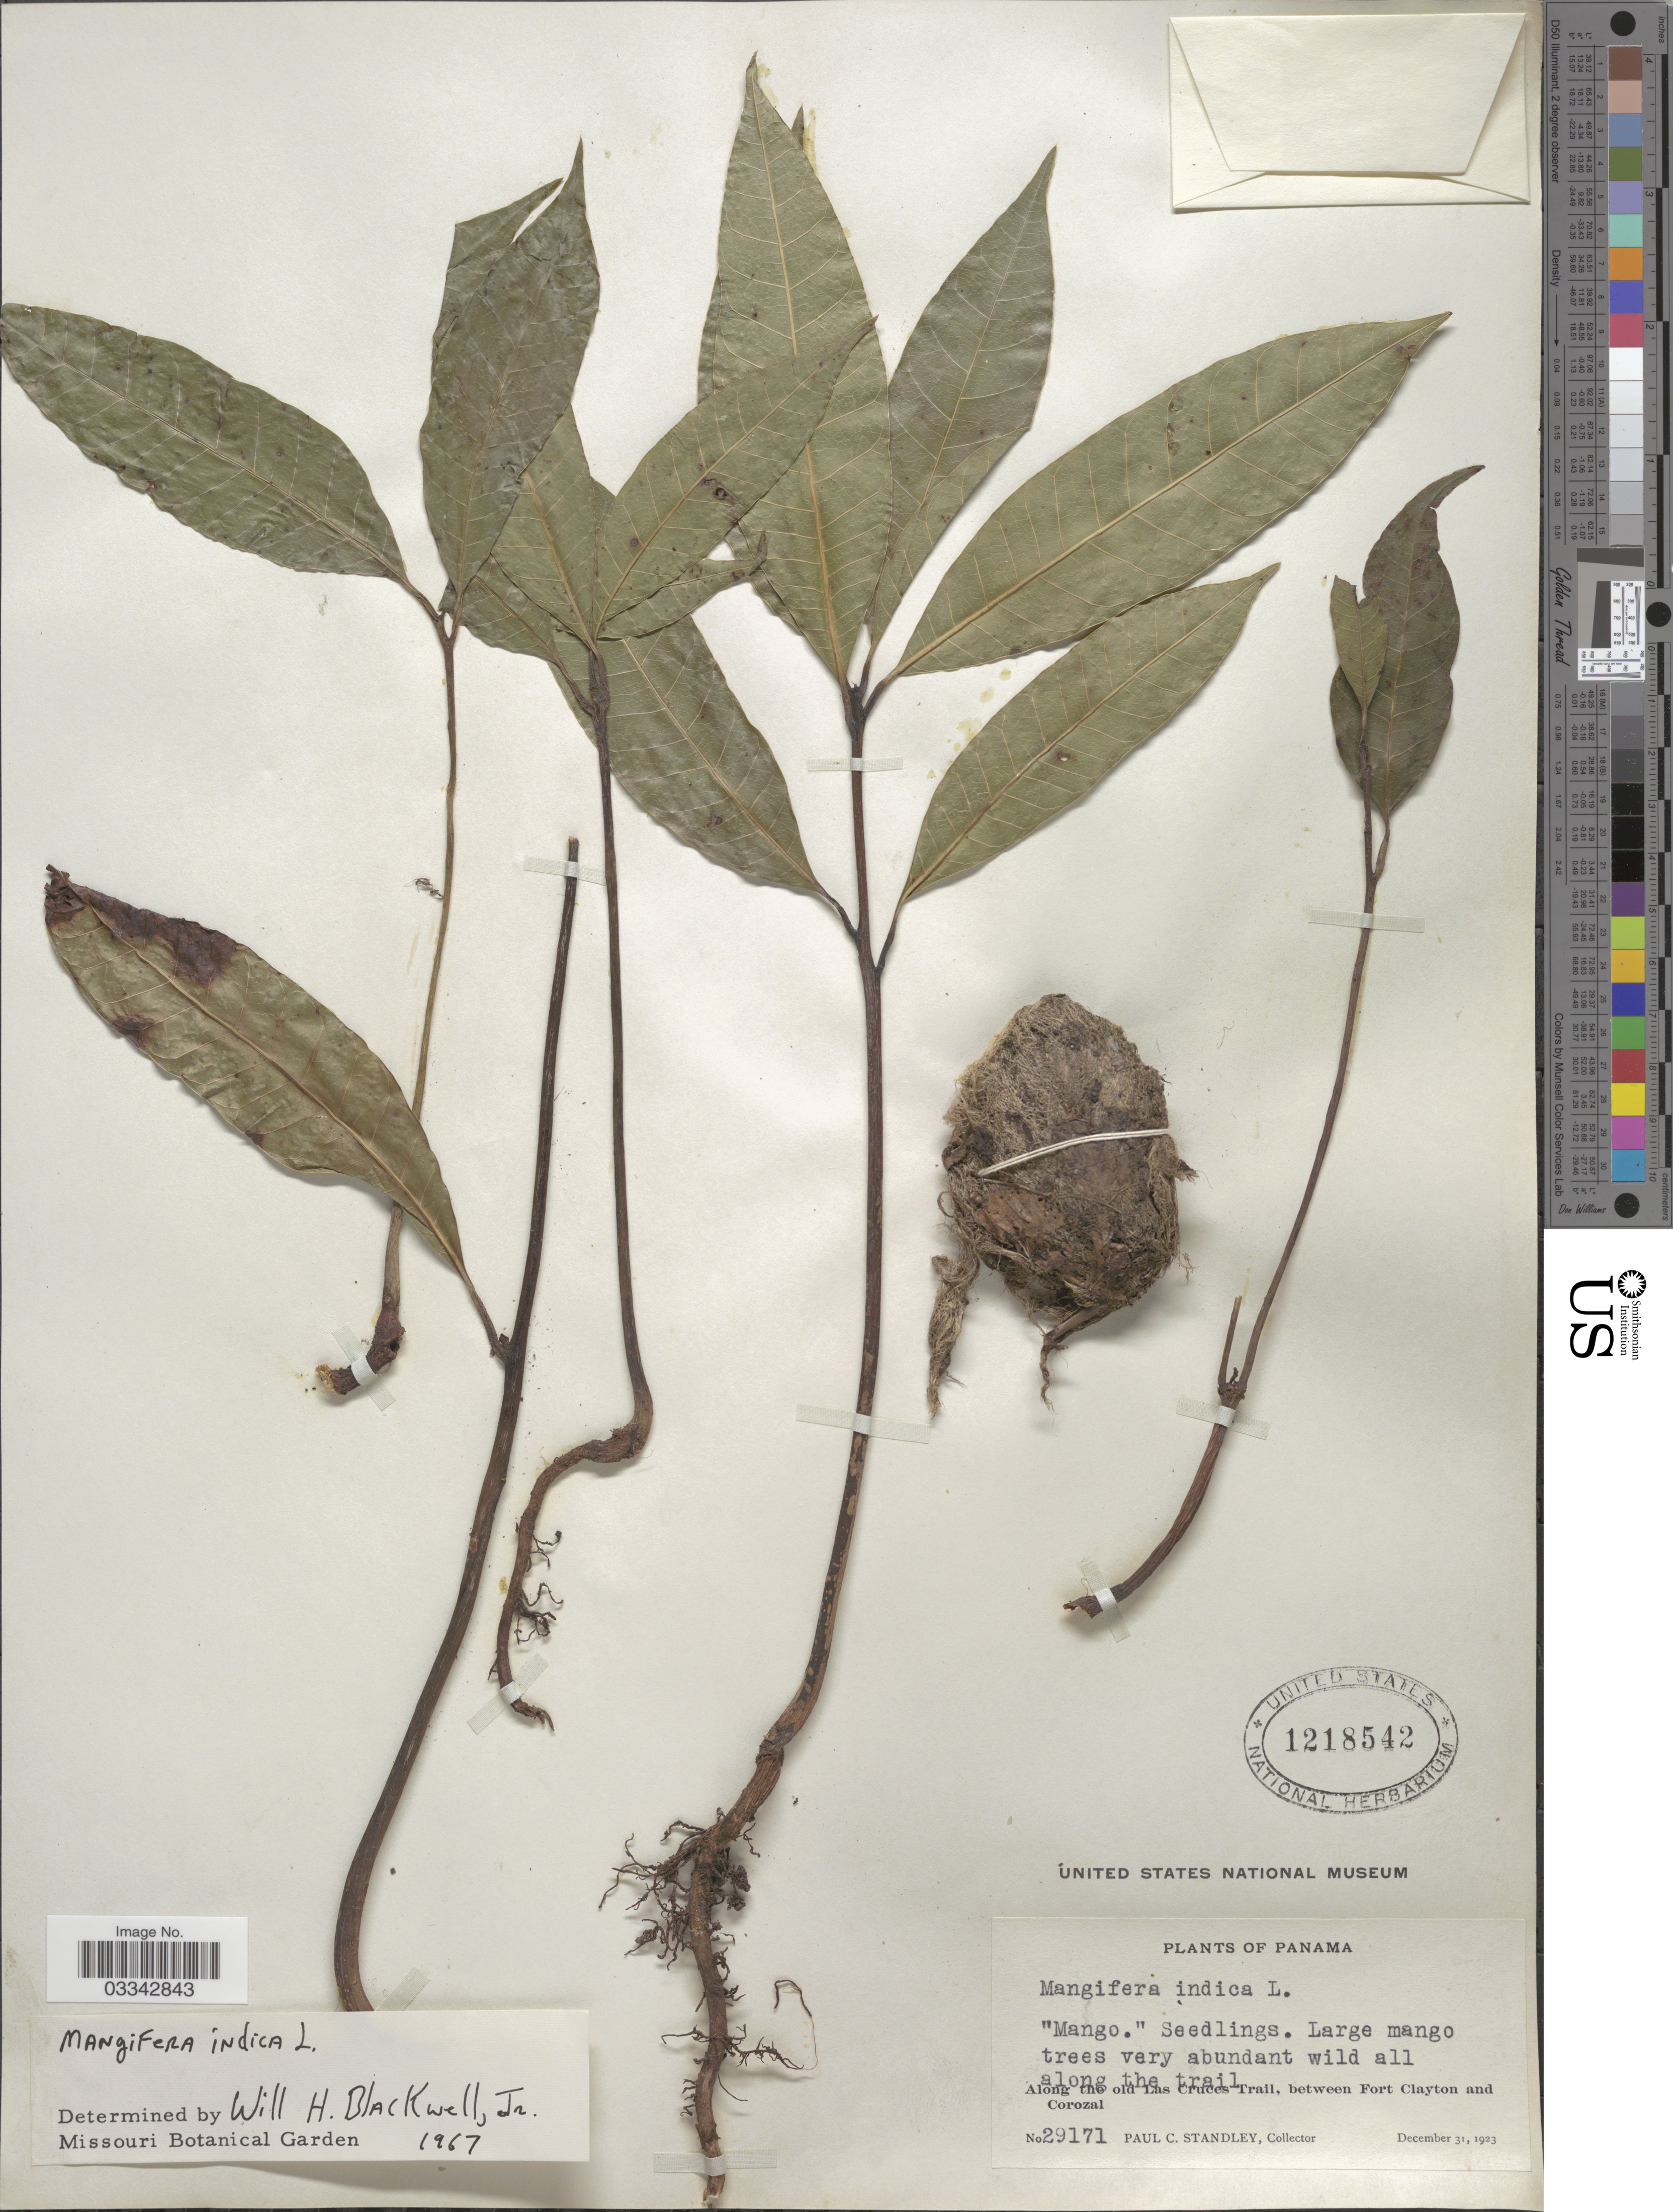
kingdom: Plantae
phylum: Tracheophyta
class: Magnoliopsida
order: Sapindales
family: Anacardiaceae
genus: Mangifera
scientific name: Mangifera indica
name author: L.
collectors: P. C. Standley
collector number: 29171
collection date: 1923-12-31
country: Panama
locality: Along the old Las Cruces Trail, between Fort Clayton and Corozal.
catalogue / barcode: US 1218542